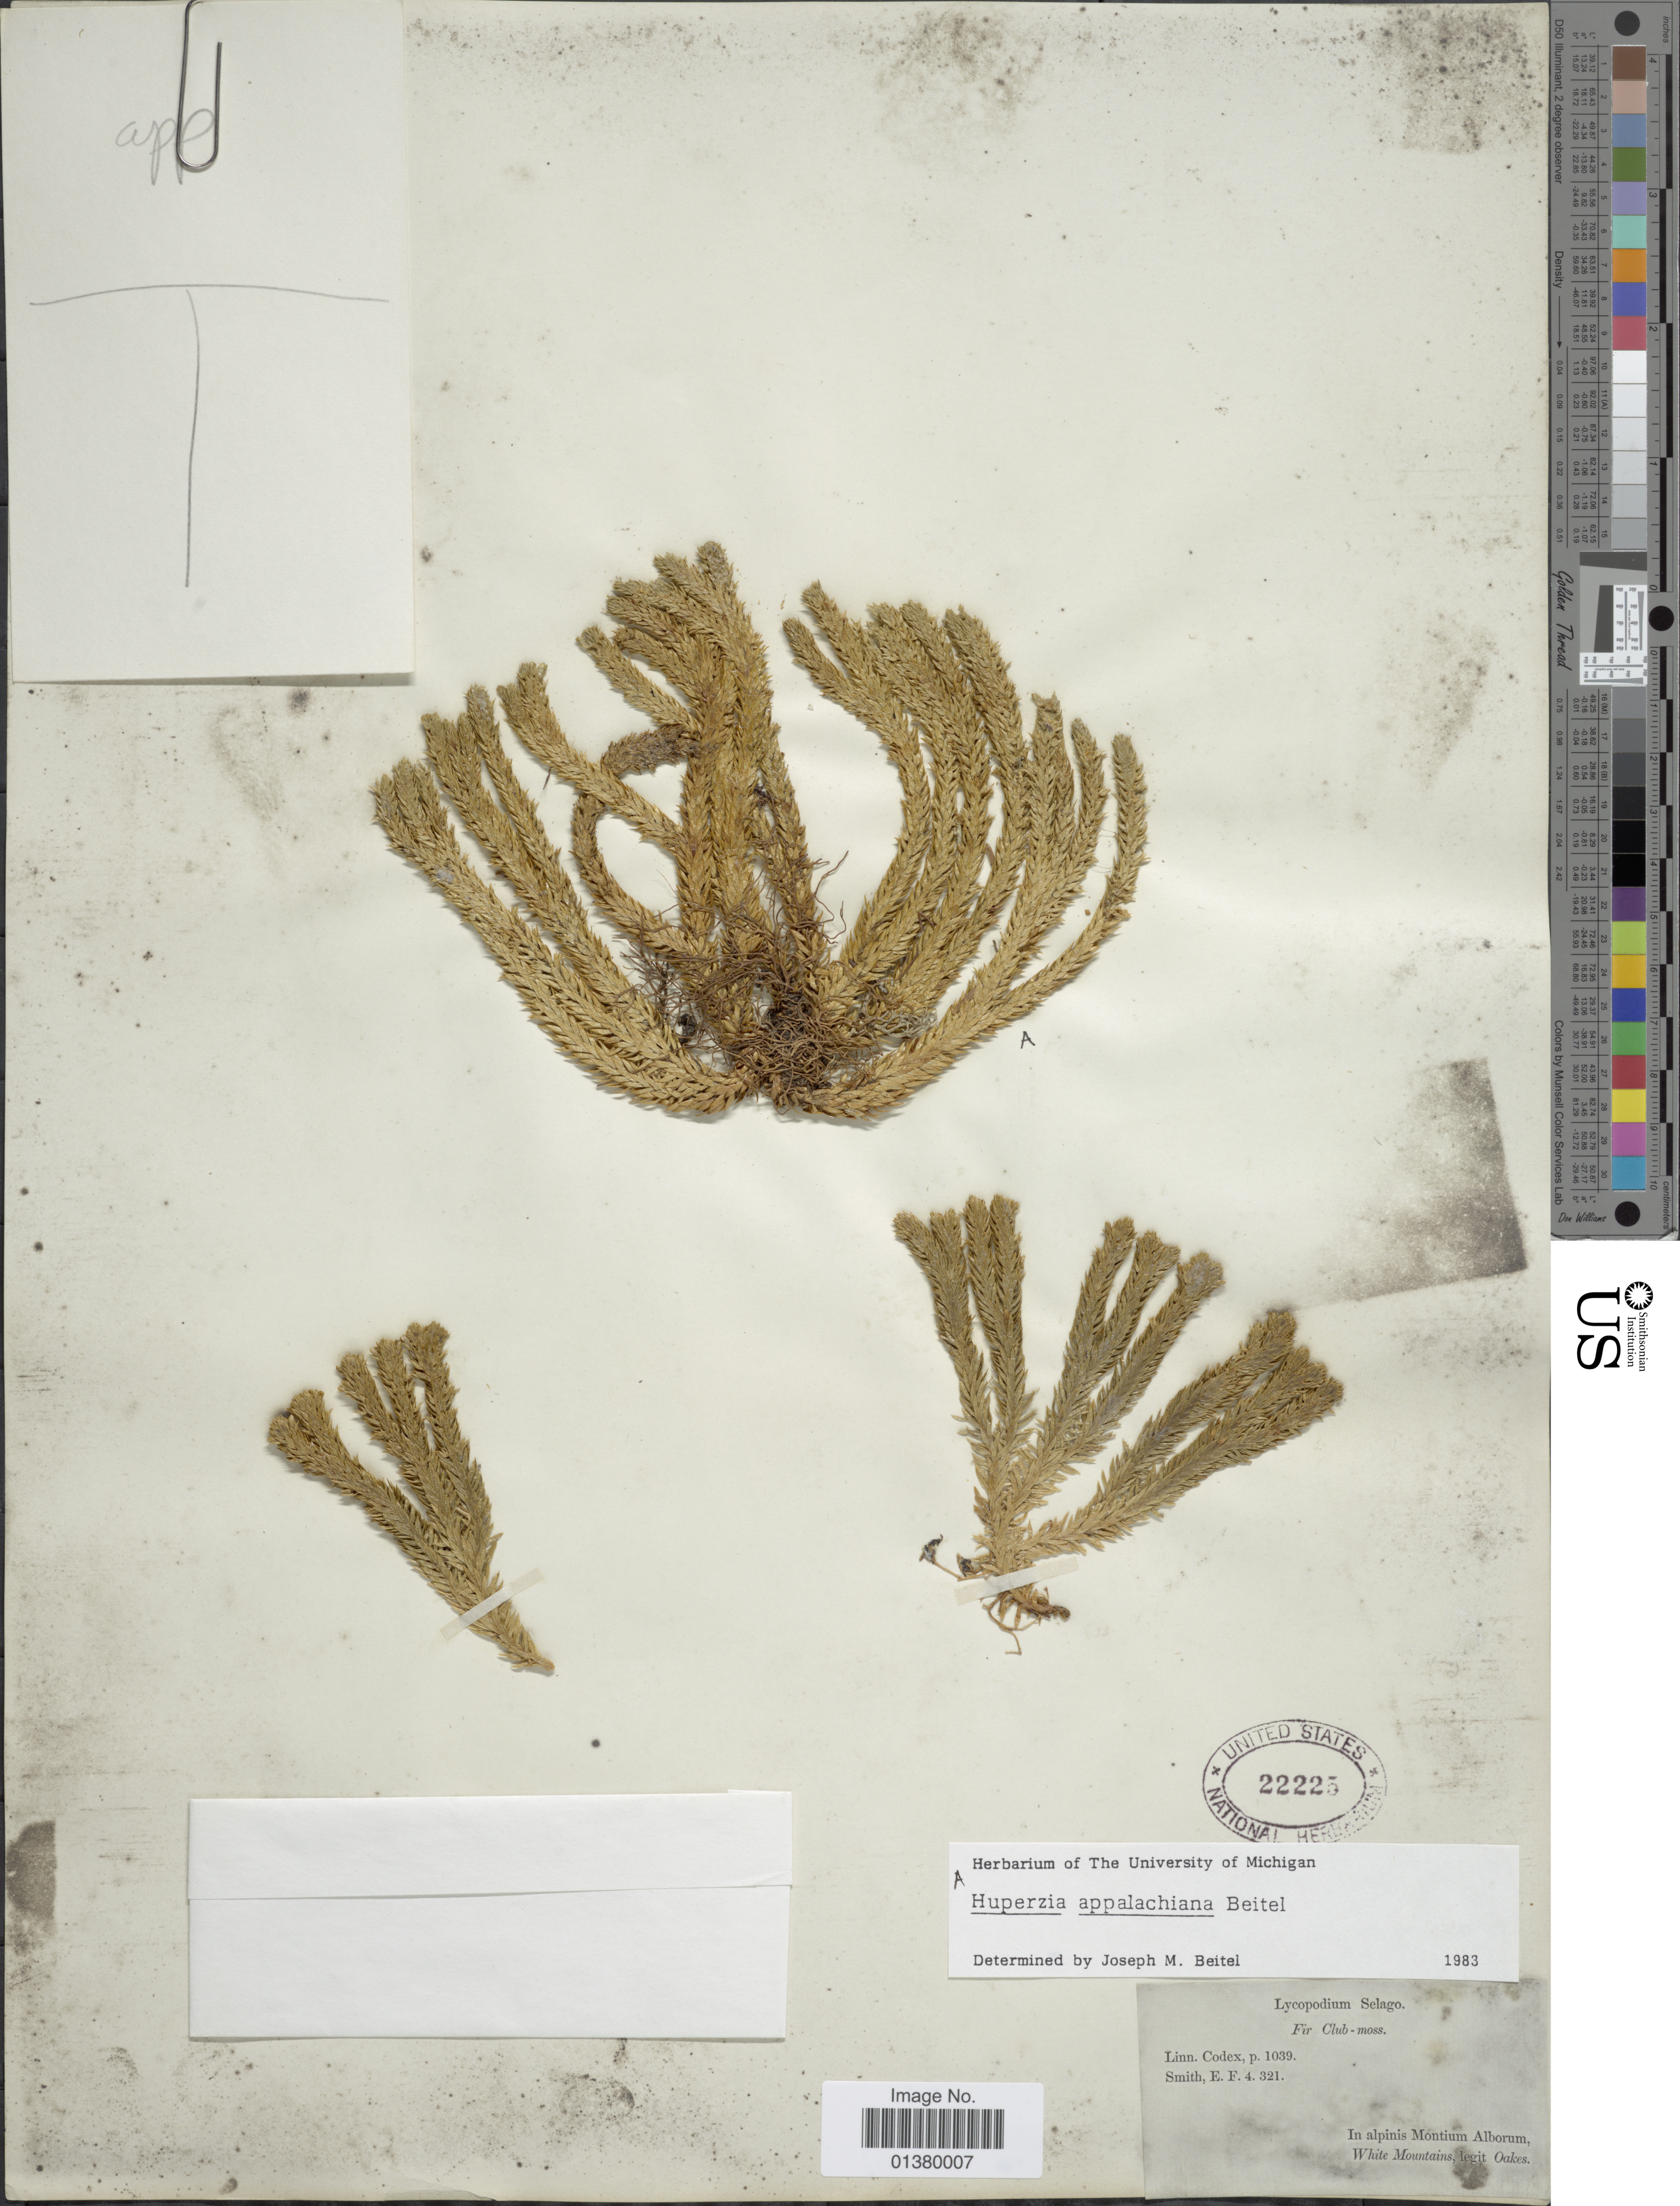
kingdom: Plantae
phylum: Tracheophyta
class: Lycopodiopsida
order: Lycopodiales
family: Lycopodiaceae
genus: Huperzia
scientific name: Huperzia appalachiana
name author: Beitel & Mickel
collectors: -. Oakes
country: United States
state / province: New Hampshire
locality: In alpinis Montium Alborum, White Mountains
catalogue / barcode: US 22225